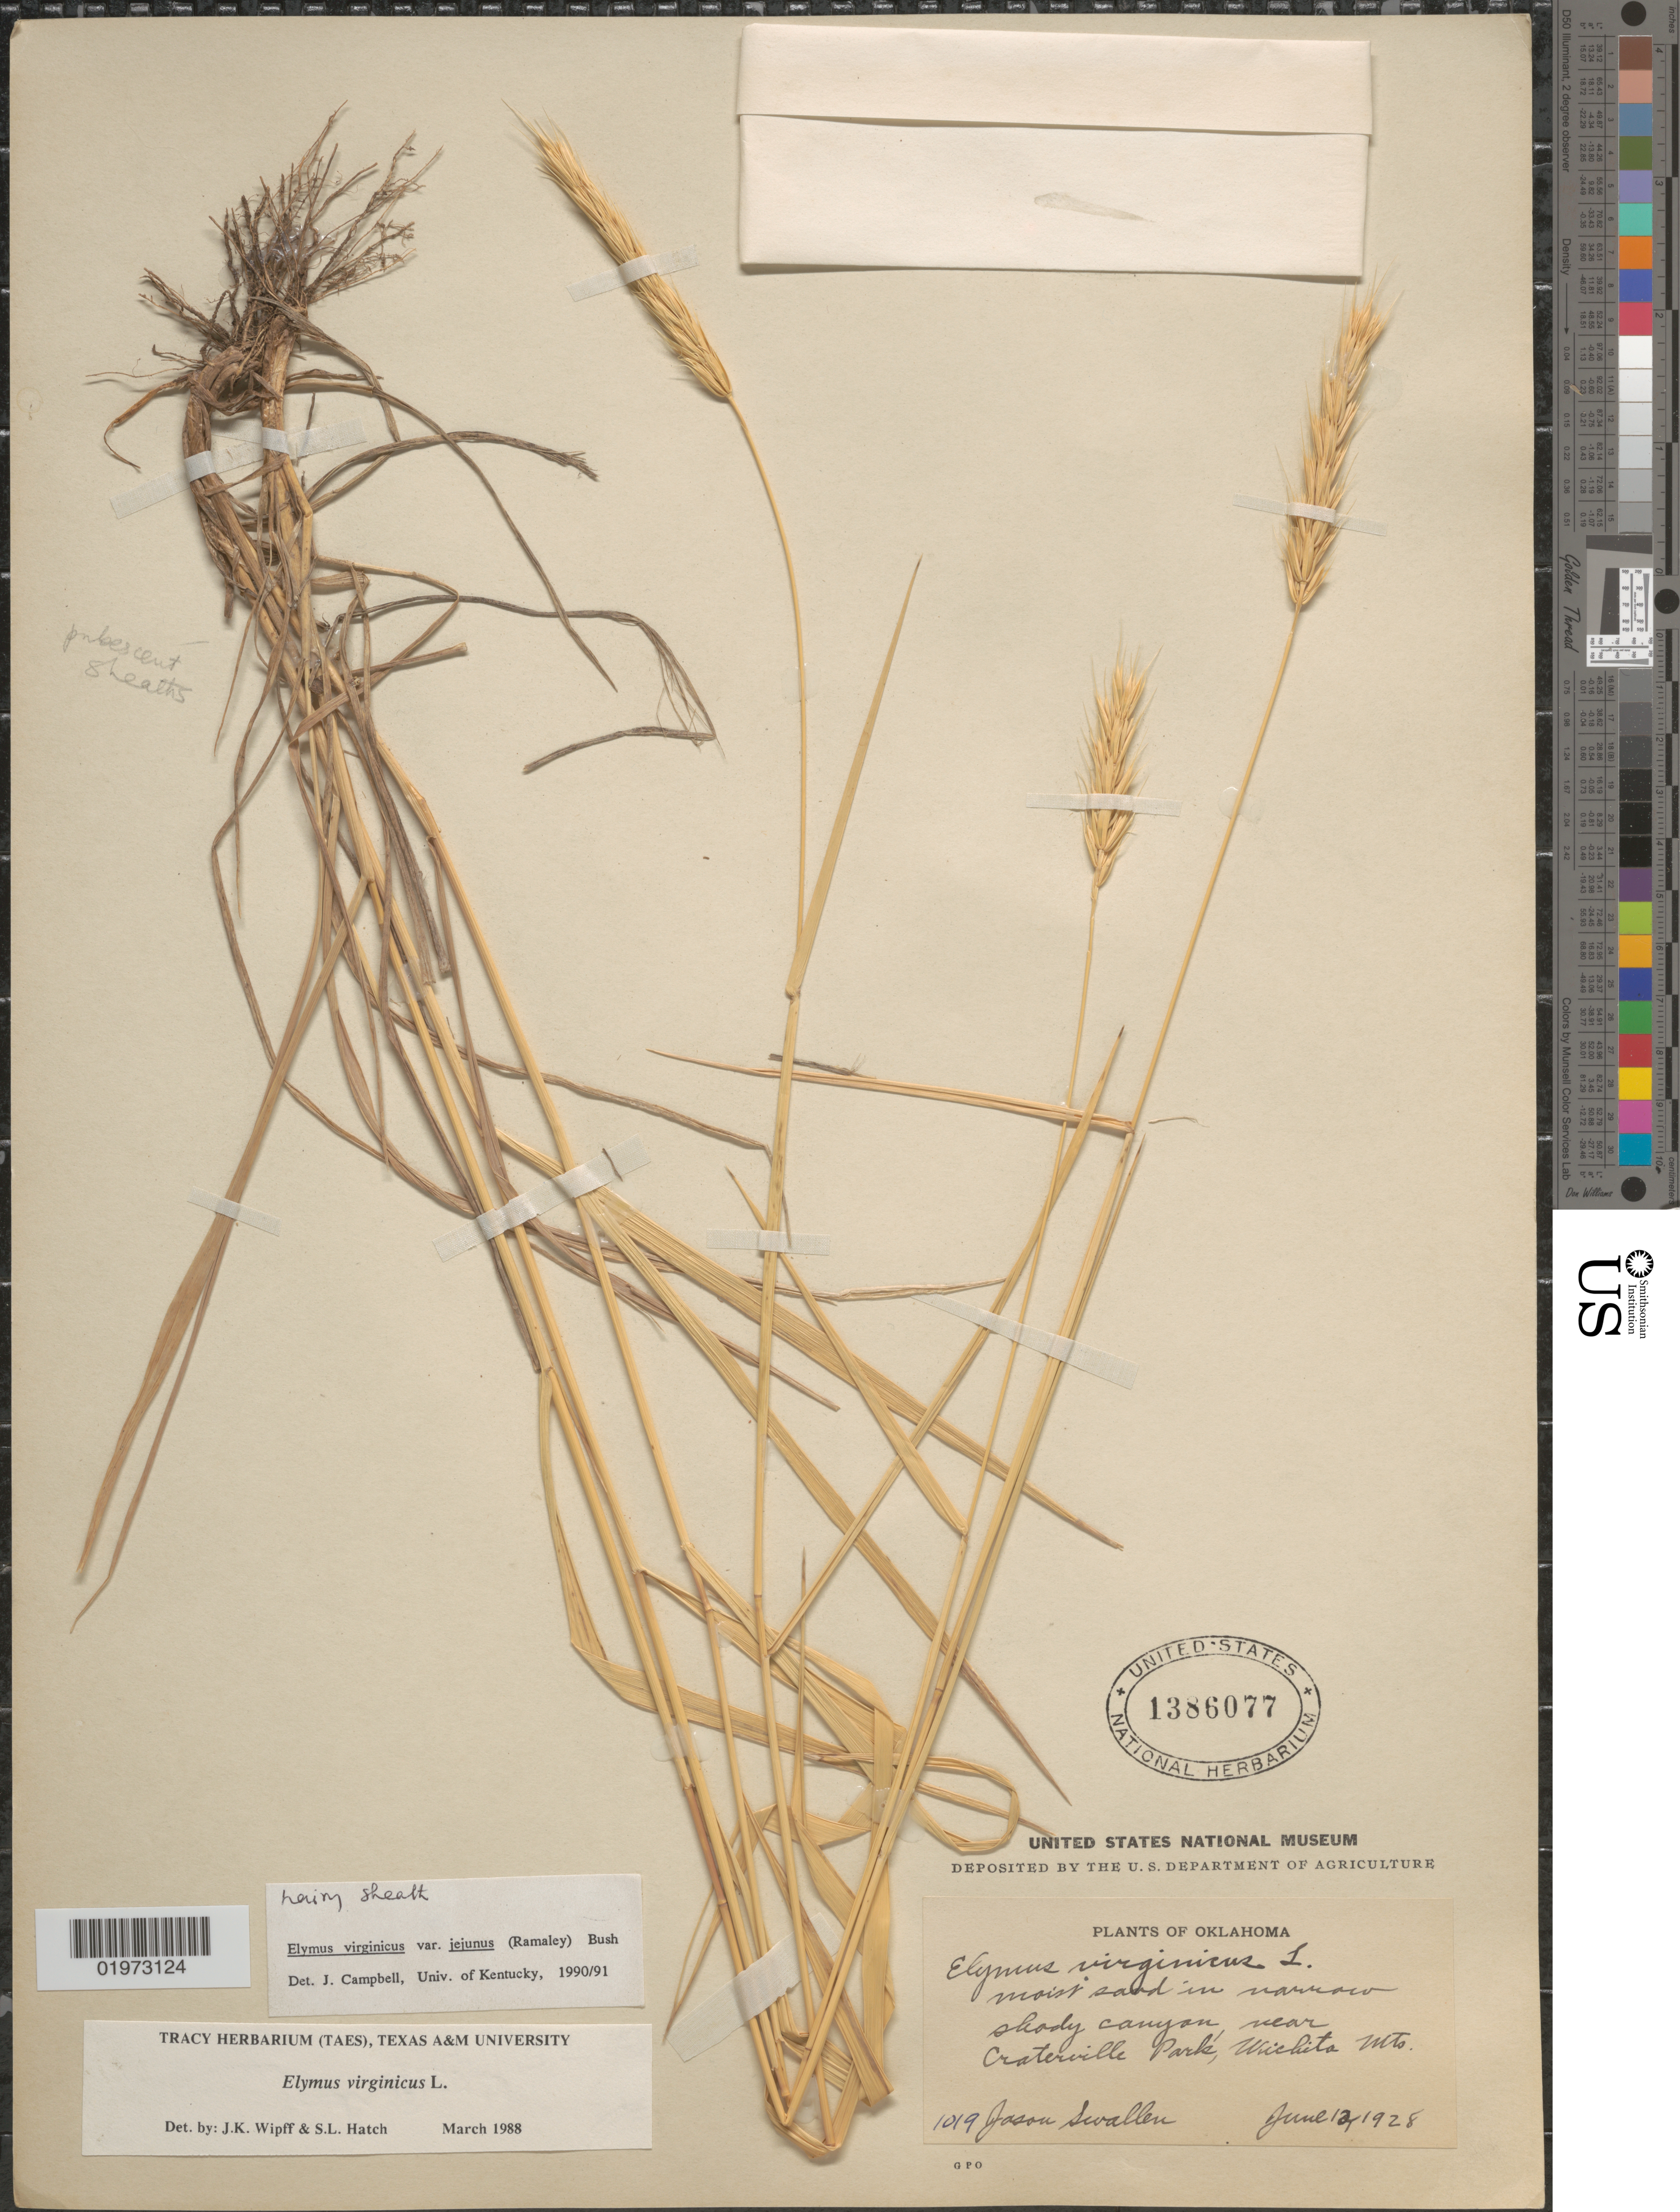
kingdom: Plantae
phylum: Tracheophyta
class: Liliopsida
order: Poales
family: Poaceae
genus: Elymus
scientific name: Elymus virginicus var. virginicus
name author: L.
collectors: J. R. Swallen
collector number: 1019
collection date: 1928-06-12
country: United States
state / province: Oklahoma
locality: Moist sand in narrow shady canyon, near Craterville Park, Wichita Mts.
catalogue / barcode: US 1386077